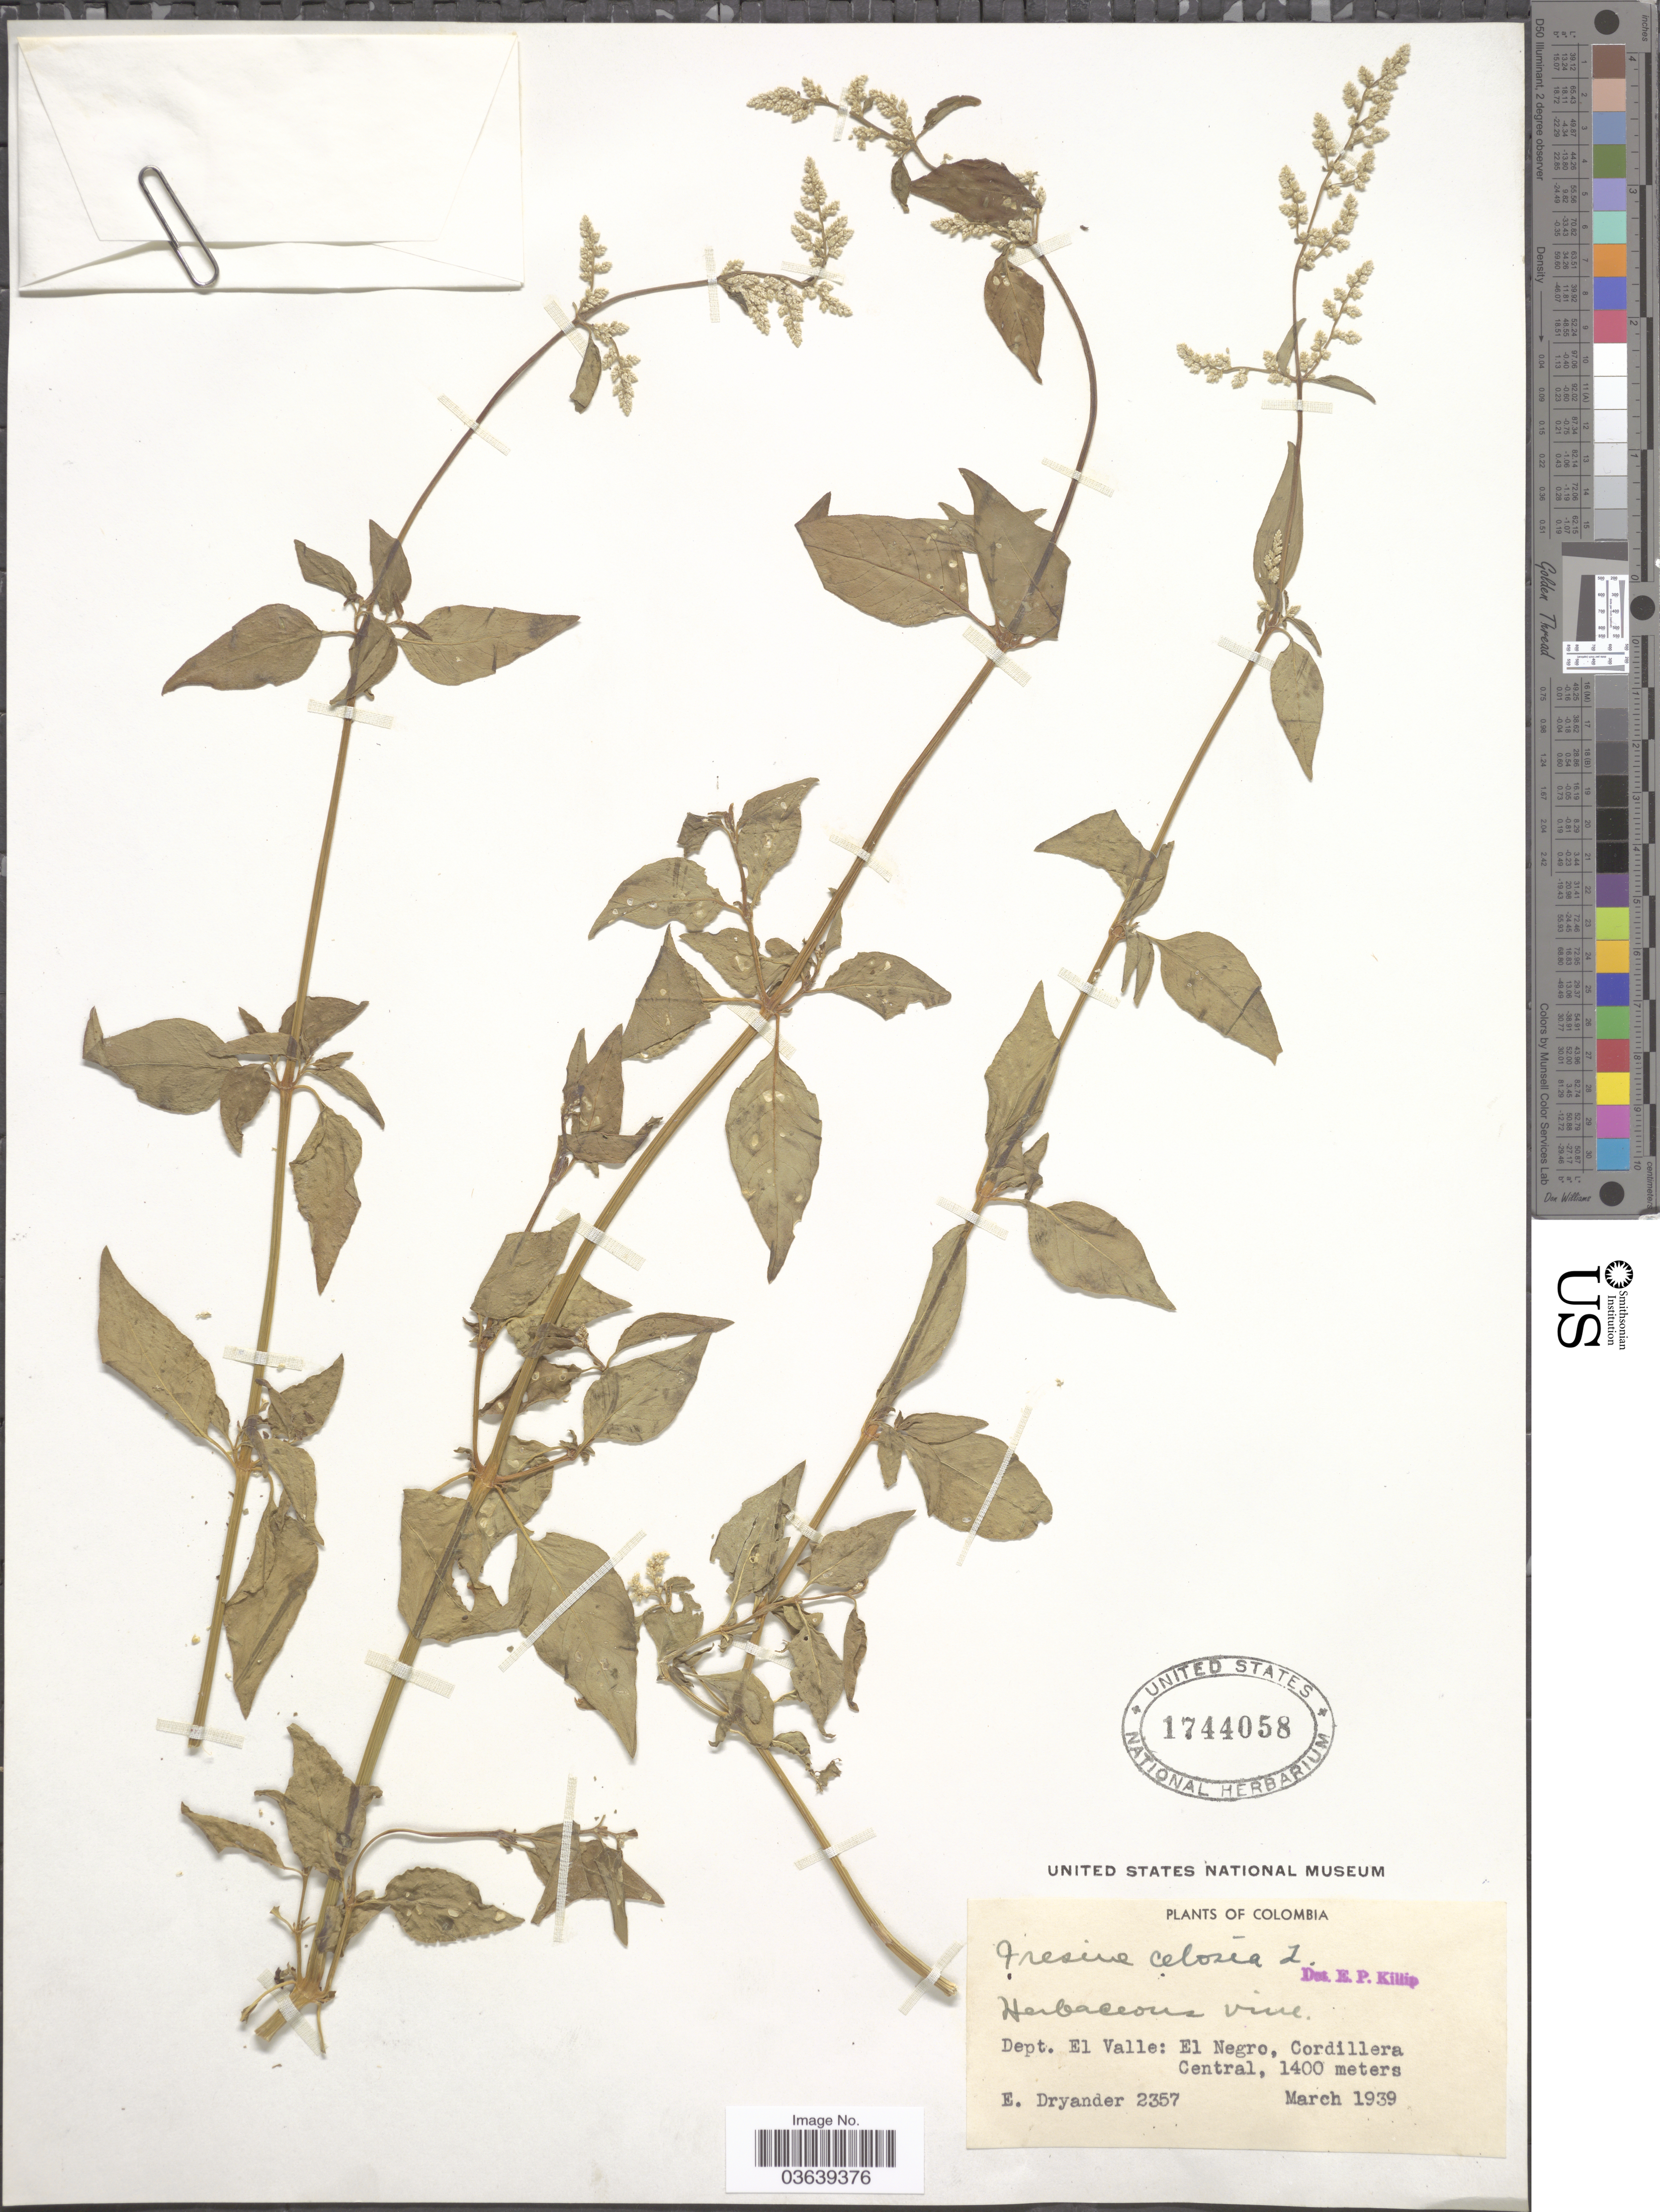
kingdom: Plantae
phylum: Tracheophyta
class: Magnoliopsida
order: Caryophyllales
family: Amaranthaceae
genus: Iresine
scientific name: Iresine celosia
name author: L.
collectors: E. Dryander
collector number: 2357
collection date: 1939-03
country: Colombia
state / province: Valle del Cauca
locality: Dept. El Valle: El Negro, Cordillera Central.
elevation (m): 1400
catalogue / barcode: US 1744058